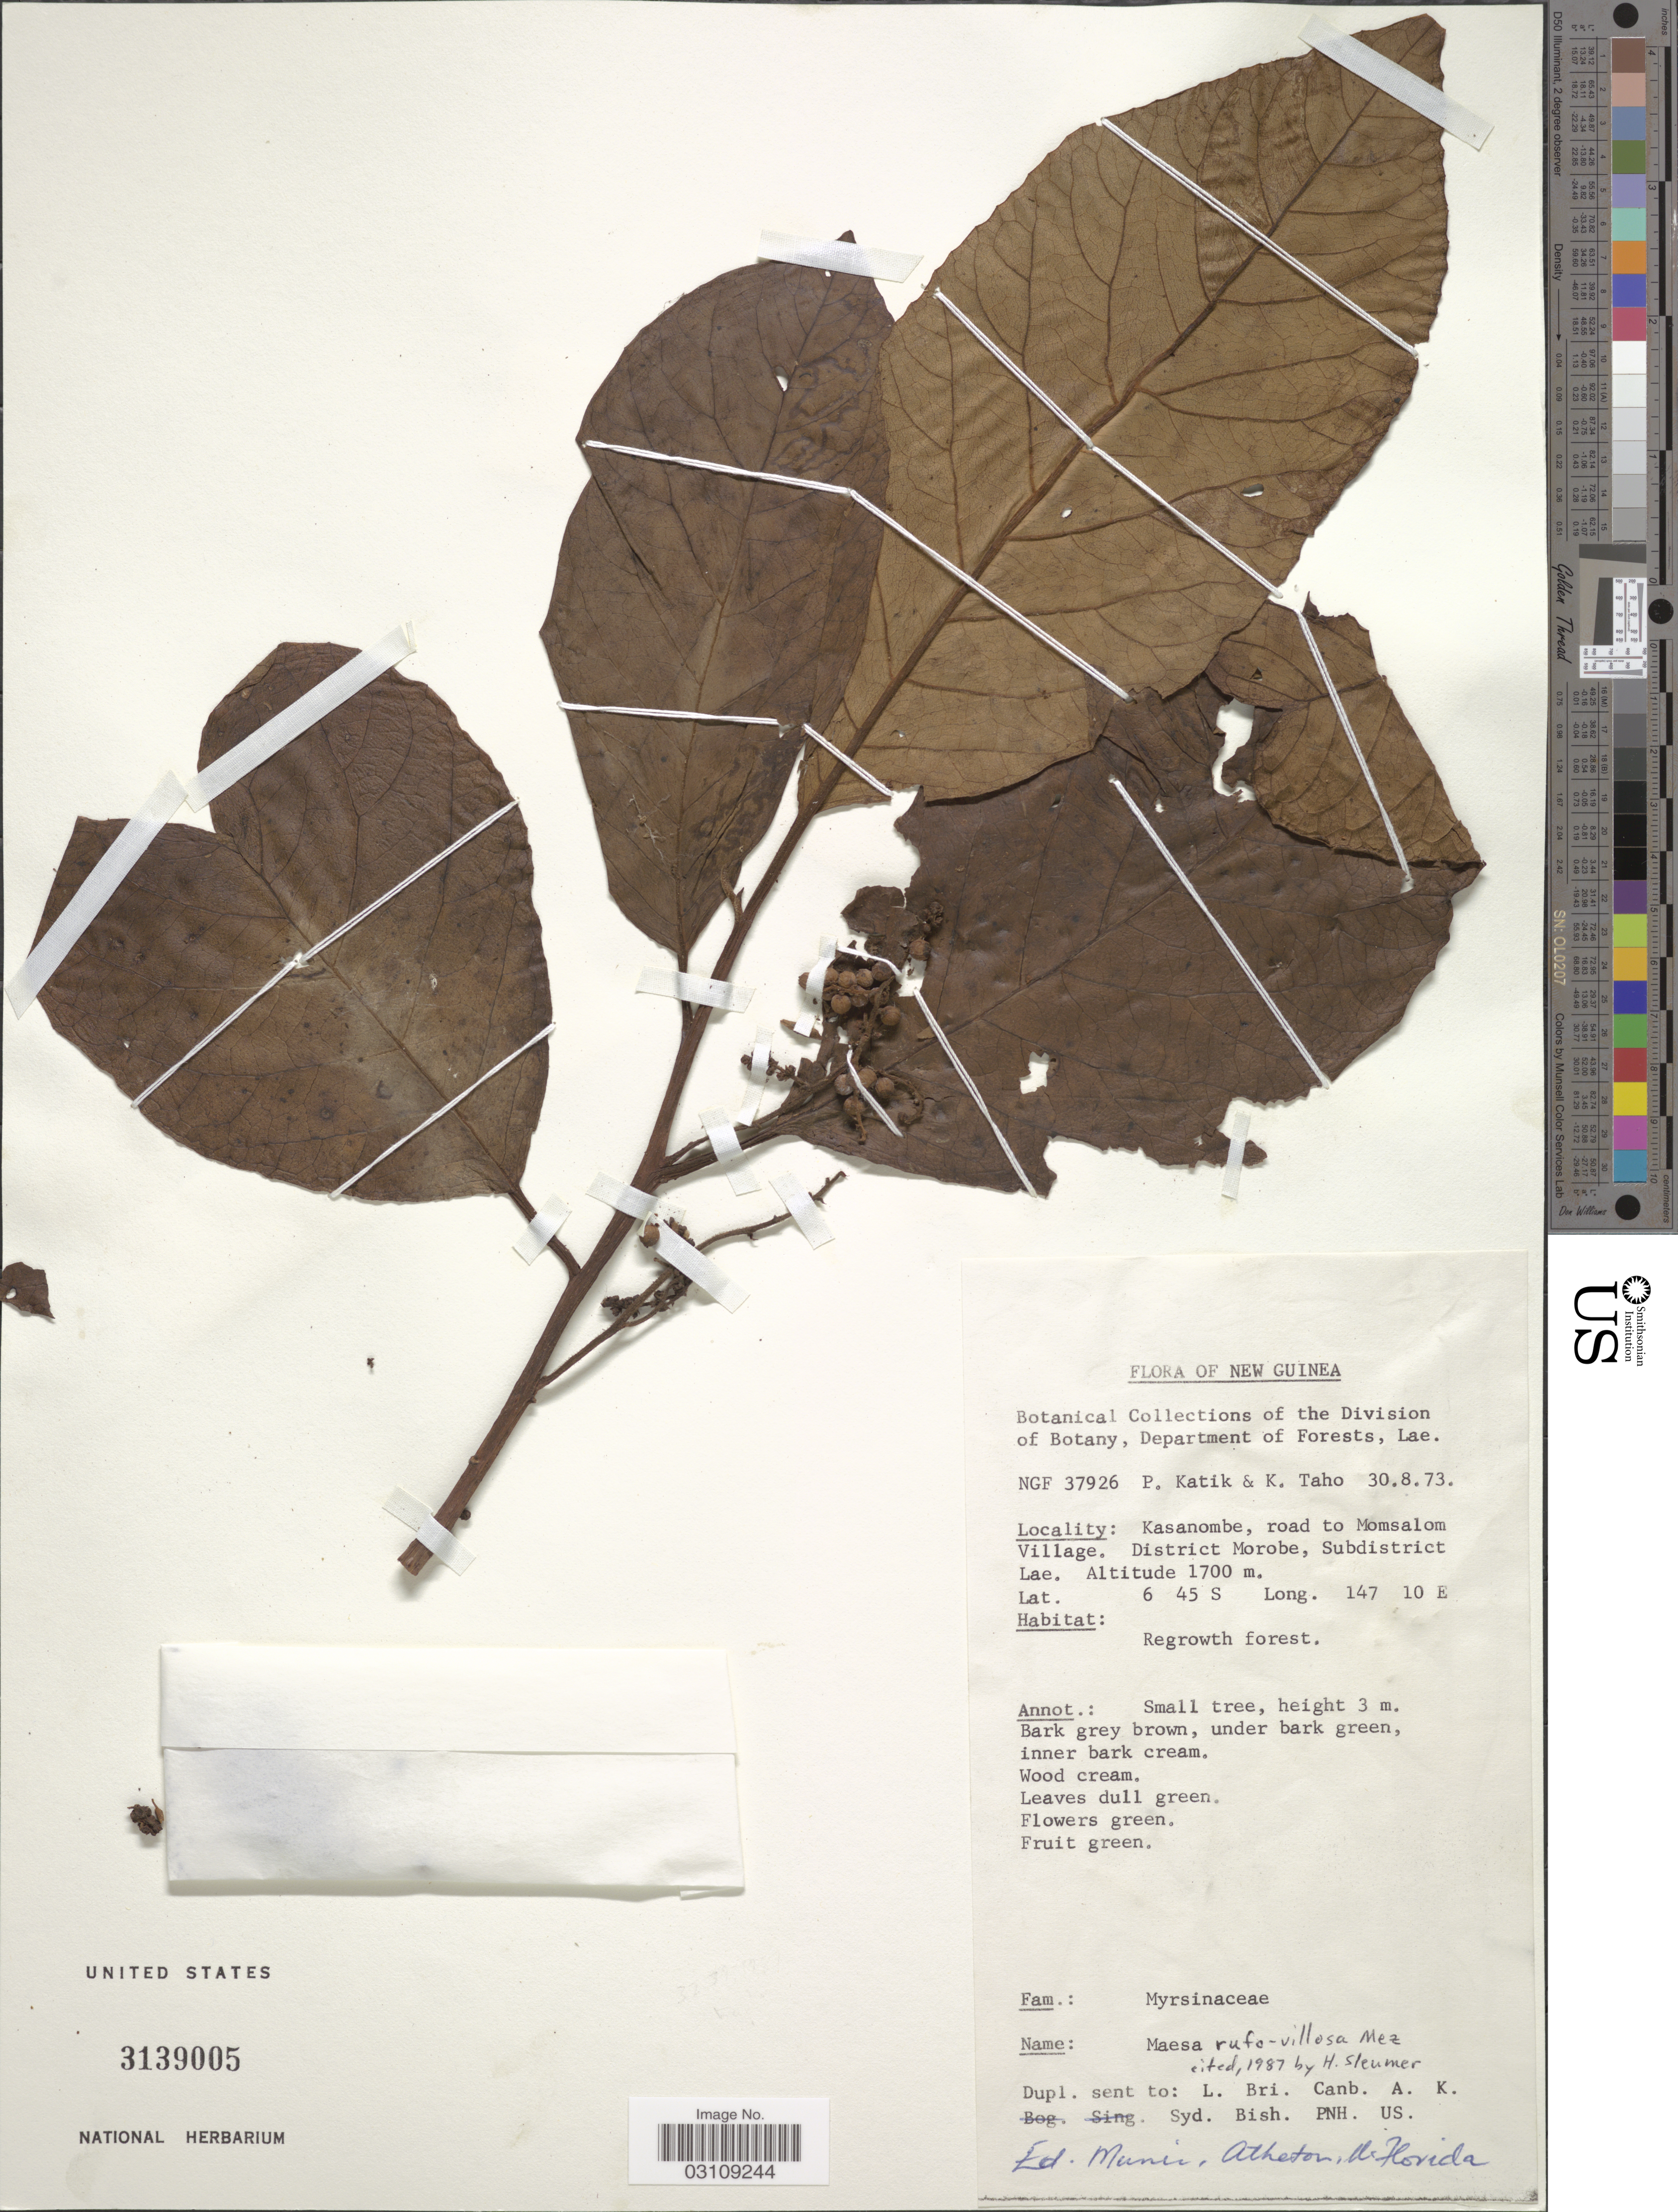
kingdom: Plantae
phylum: Tracheophyta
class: Magnoliopsida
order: Ericales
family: Primulaceae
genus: Maesa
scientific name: Maesa rufovillosa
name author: Mez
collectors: P. Katik & K. Taho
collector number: NGF37926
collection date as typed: Transcribed d/m/y: 30/8/73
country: Papua New Guinea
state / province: Morobe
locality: New Guinea. Kasanombe, road to Momsalom Village. District Morobe, Subdistrict Lae.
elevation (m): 1700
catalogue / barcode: US 3139005